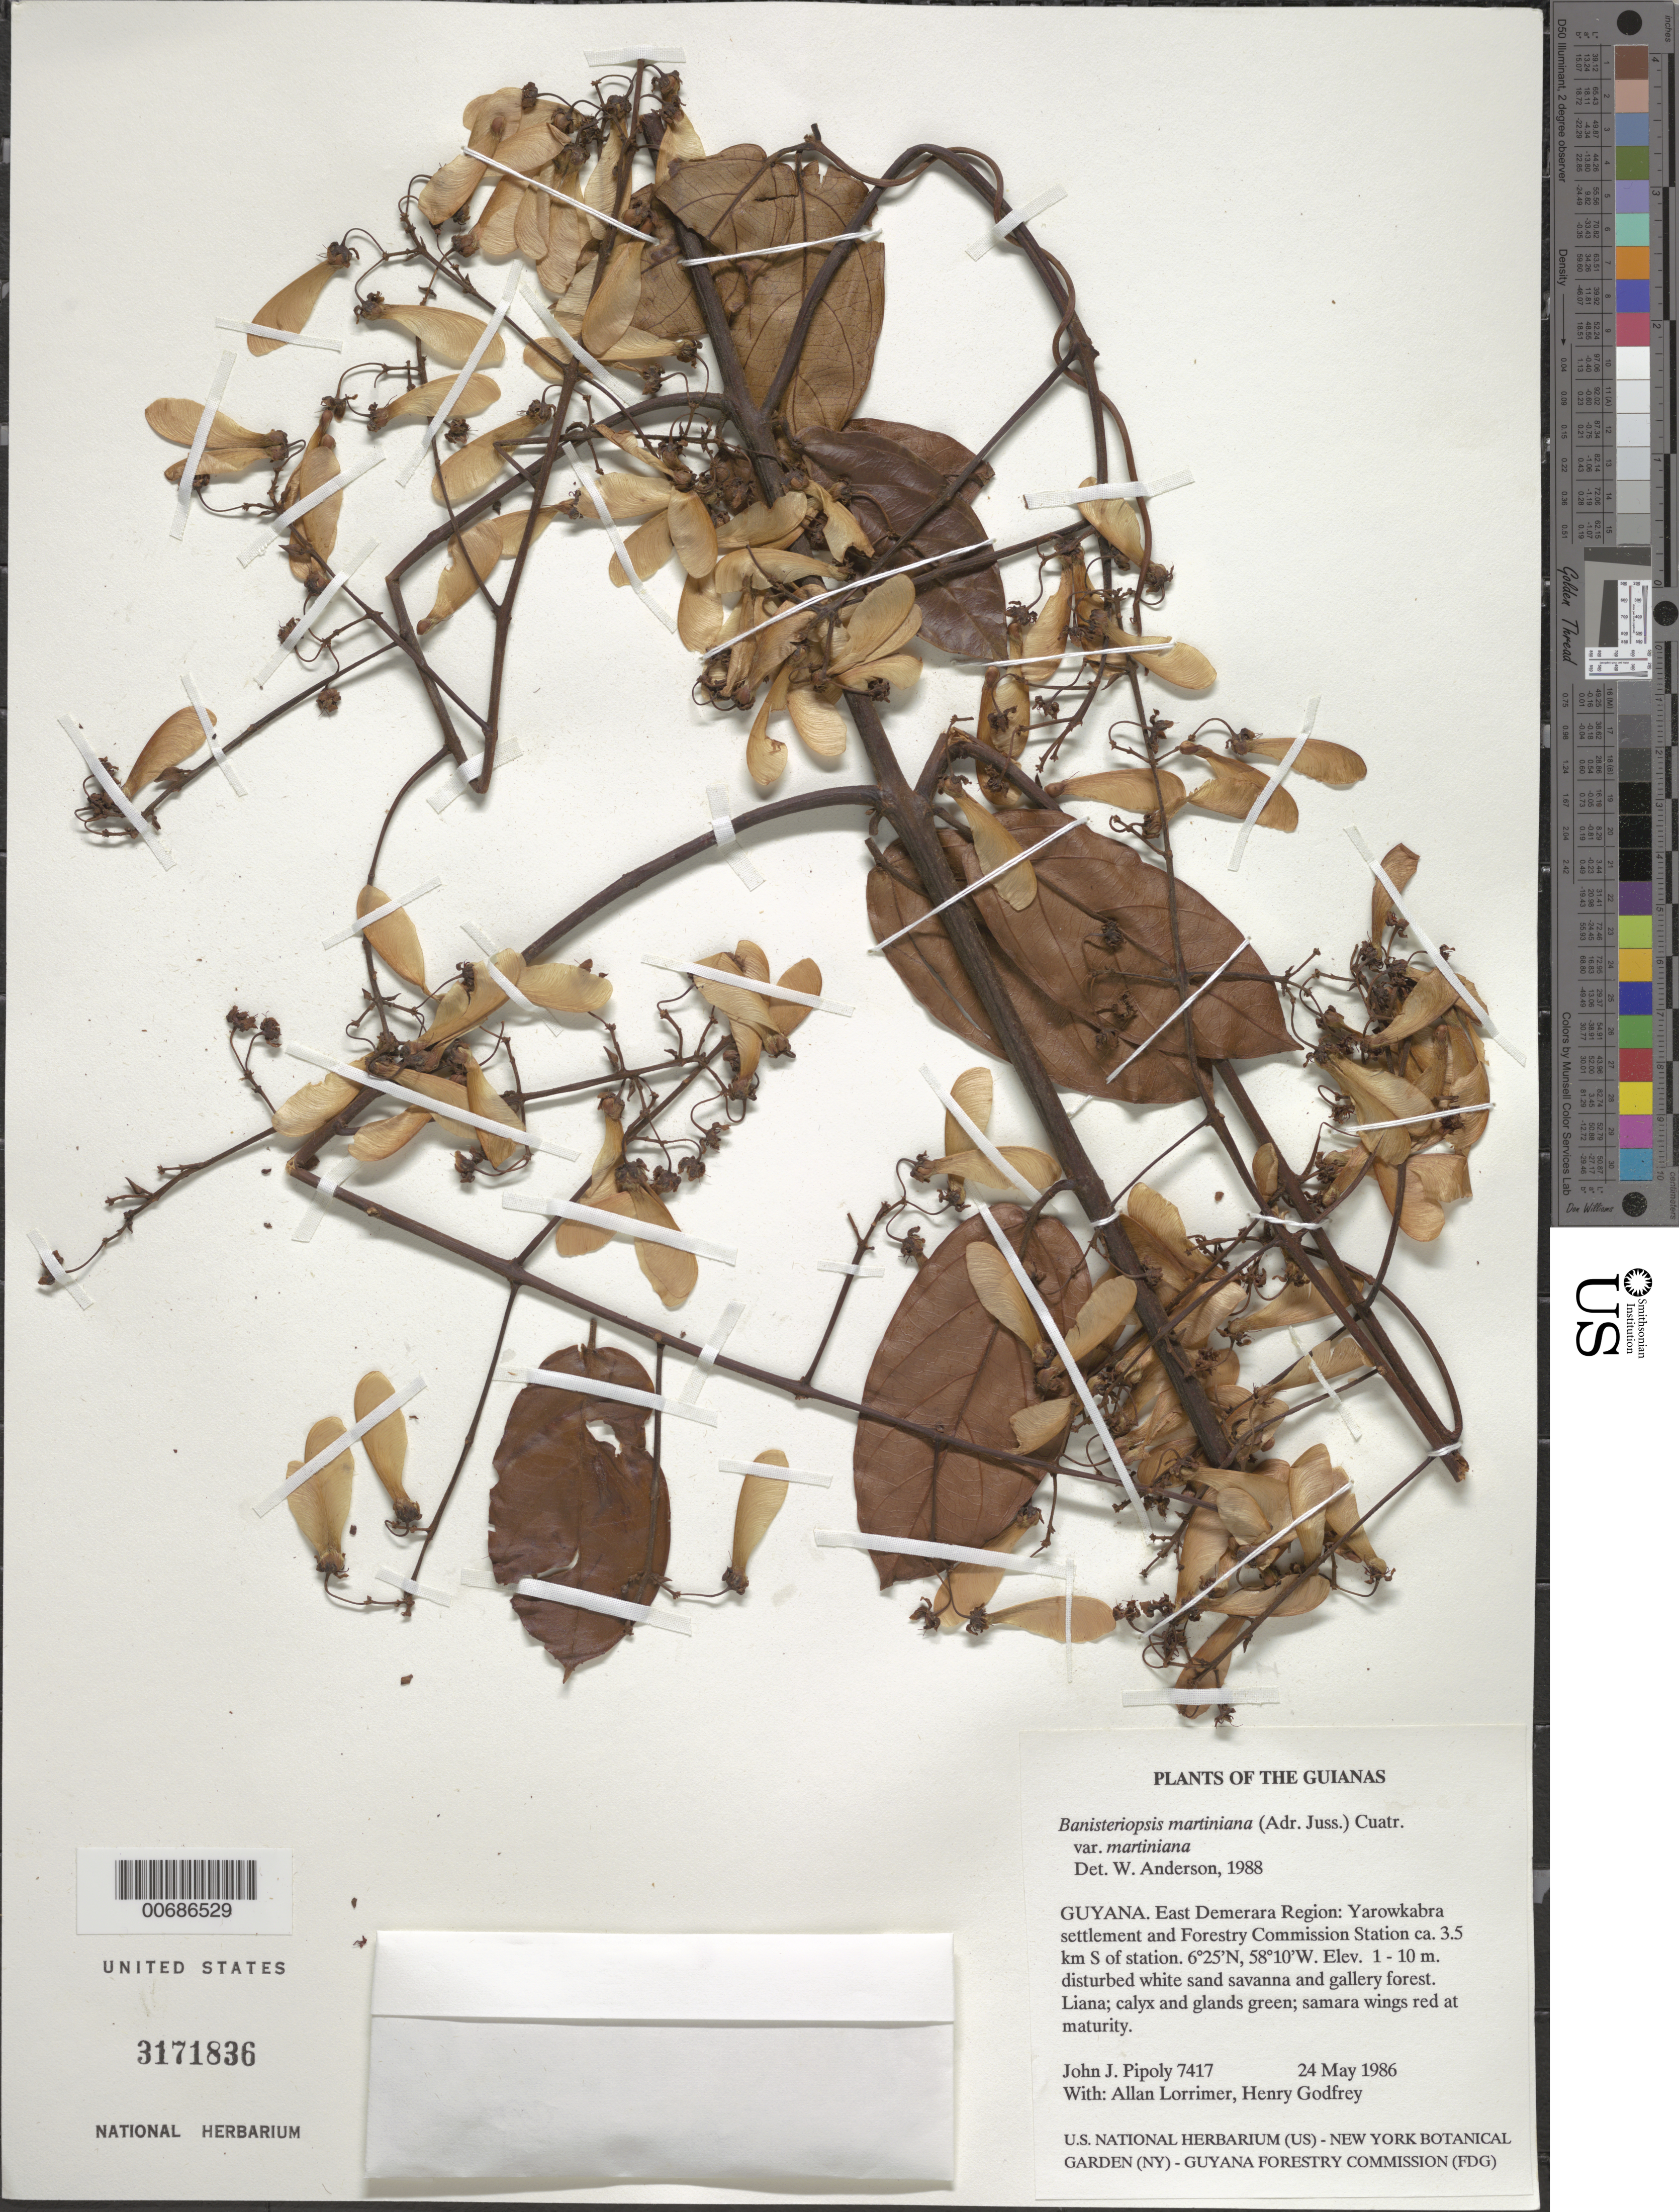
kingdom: Plantae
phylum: Tracheophyta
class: Magnoliopsida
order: Malpighiales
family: Malpighiaceae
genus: Banisteriopsis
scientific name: Banisteriopsis martiniana var. martiniana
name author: (A. Juss.) Cuatrec.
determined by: Anderson, W. R., (MICH), University of Michigan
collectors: J. J. Pipoly, A. Lorrimer & H. Godfrey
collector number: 7417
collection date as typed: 24 May 1986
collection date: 1986-05-24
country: Guyana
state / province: Demerara-Mahaica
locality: Yarowkabra settlement and Forestry Commission Station ca. 3.5 km S of station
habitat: Disturbed white sand savanna and gallery forest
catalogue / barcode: US 3171836